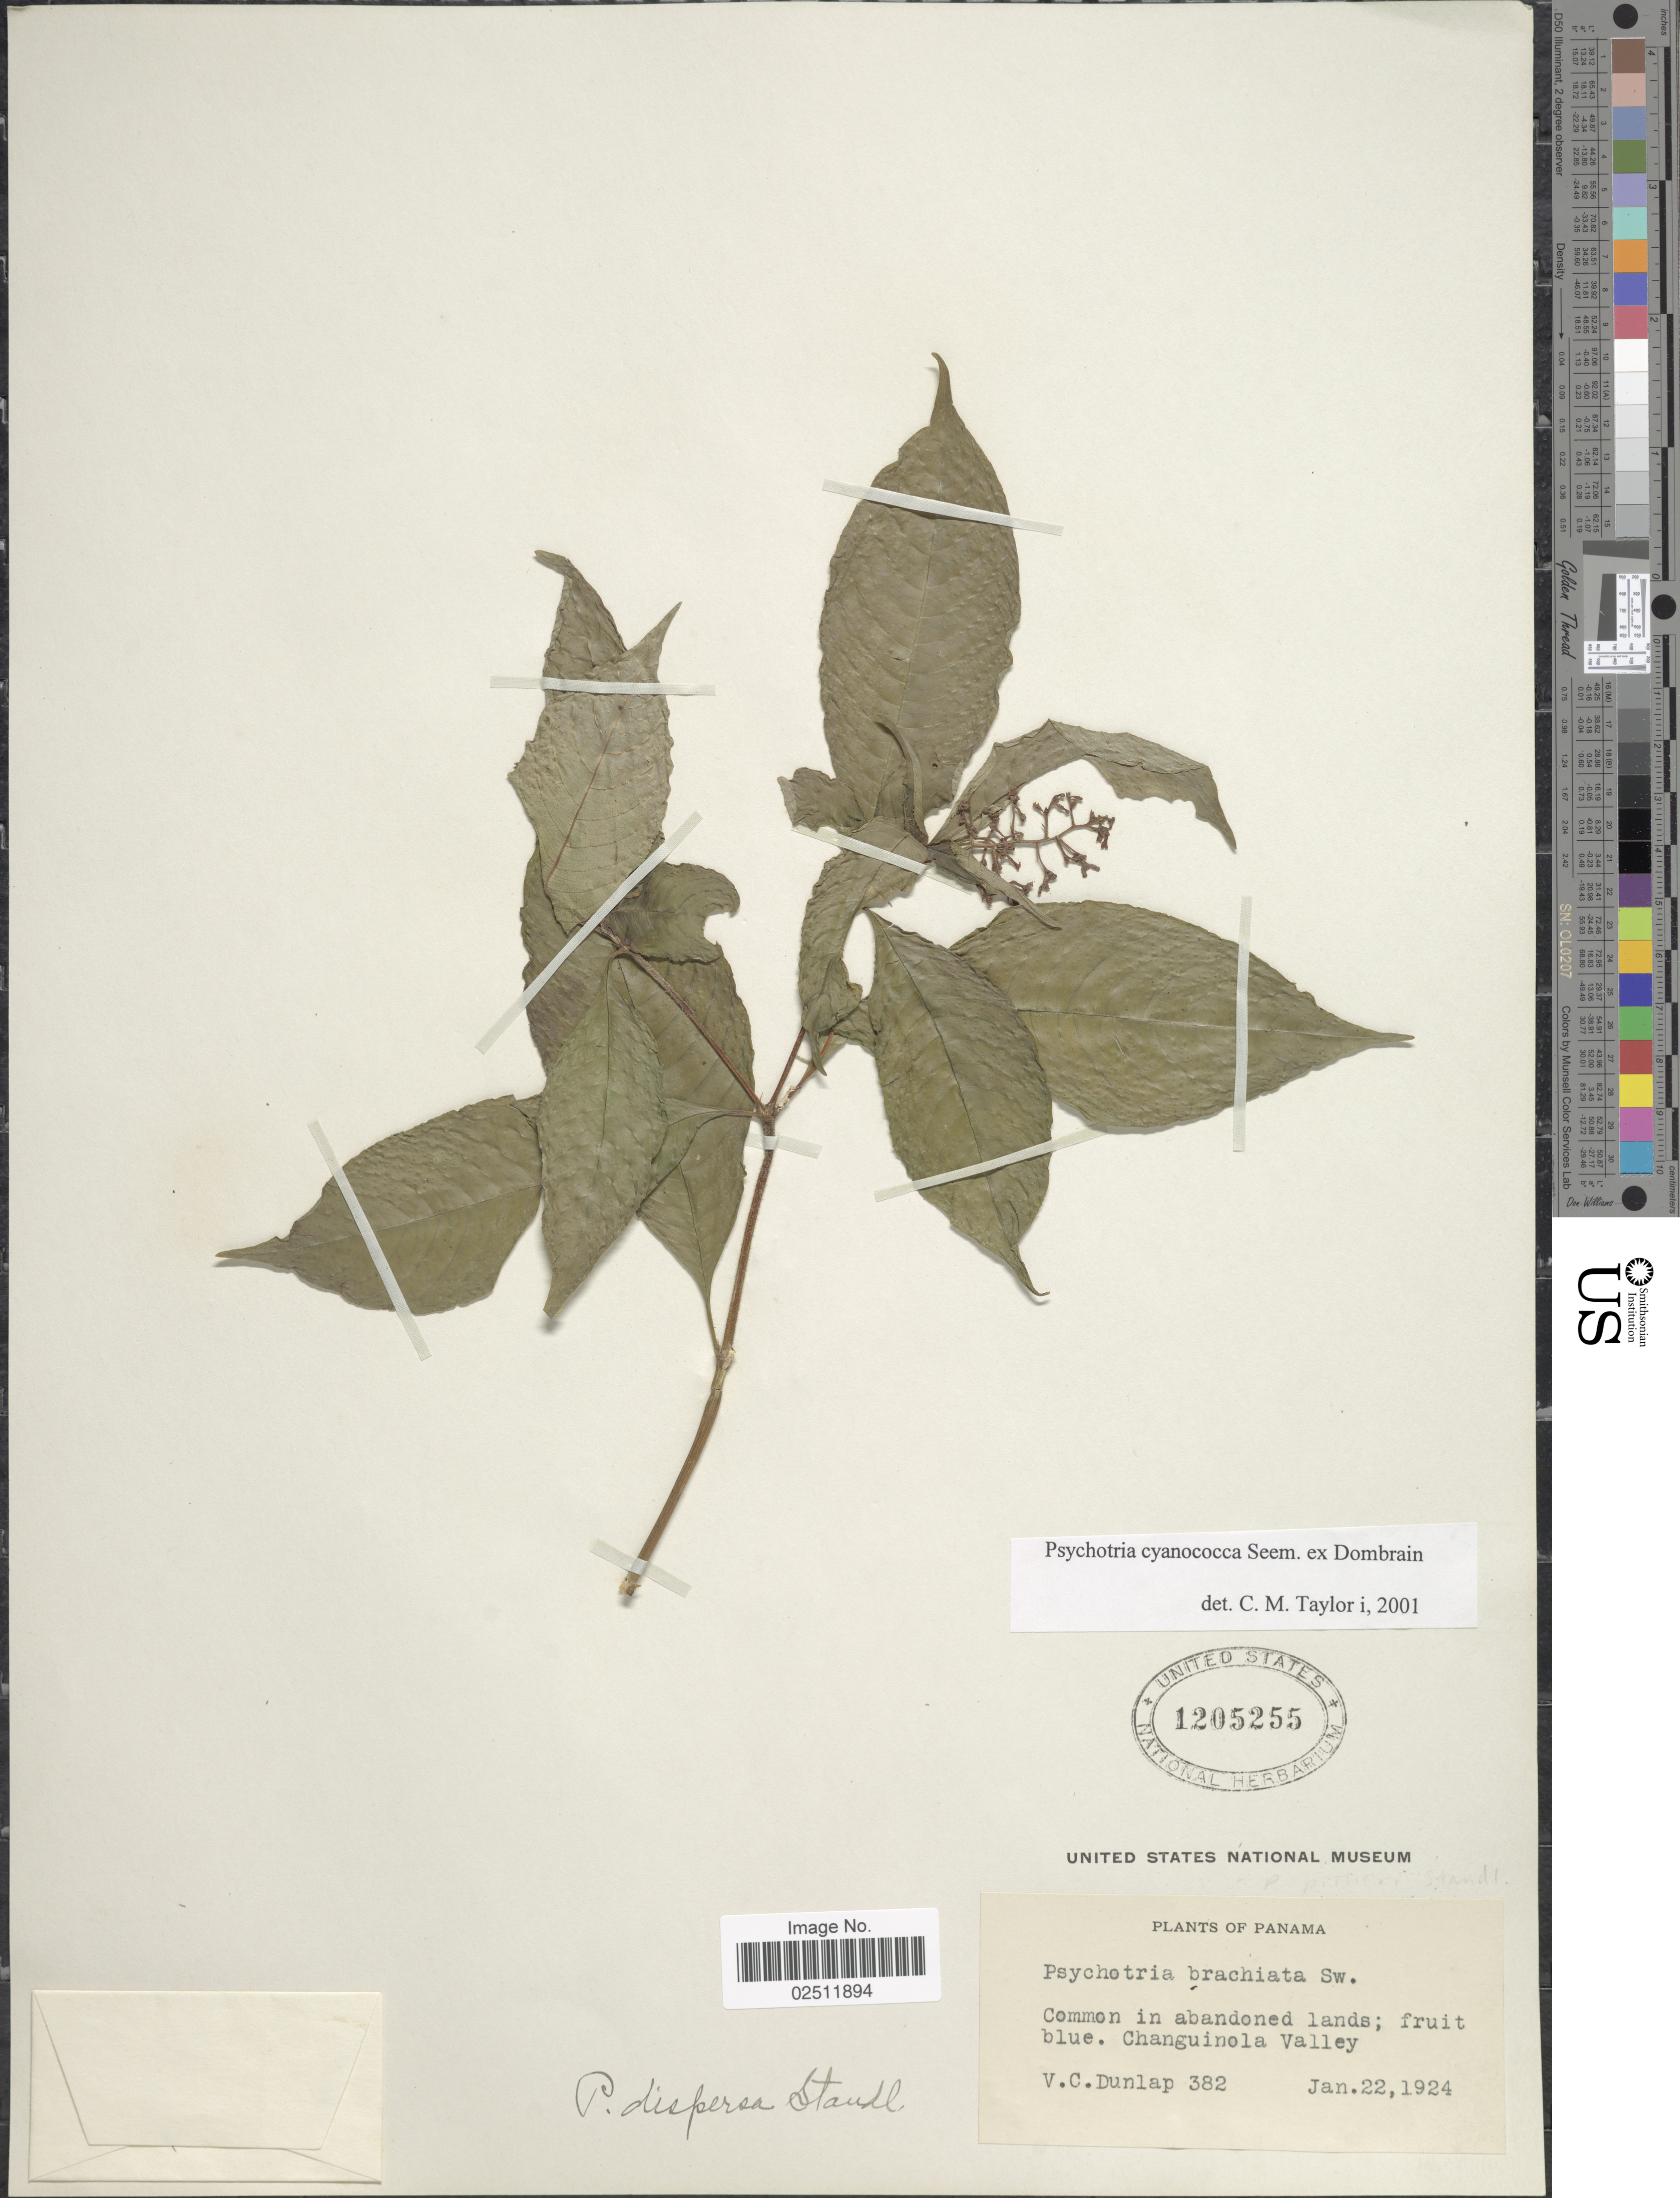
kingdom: Plantae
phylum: Tracheophyta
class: Magnoliopsida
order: Gentianales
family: Rubiaceae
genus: Psychotria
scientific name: Psychotria cyanococca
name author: Seem. ex Dombrain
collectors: V. C. Dunlap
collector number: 382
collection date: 1924-01-22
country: Panama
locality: Common in abandoned lands. Changuinola Valley.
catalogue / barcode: US 1205255